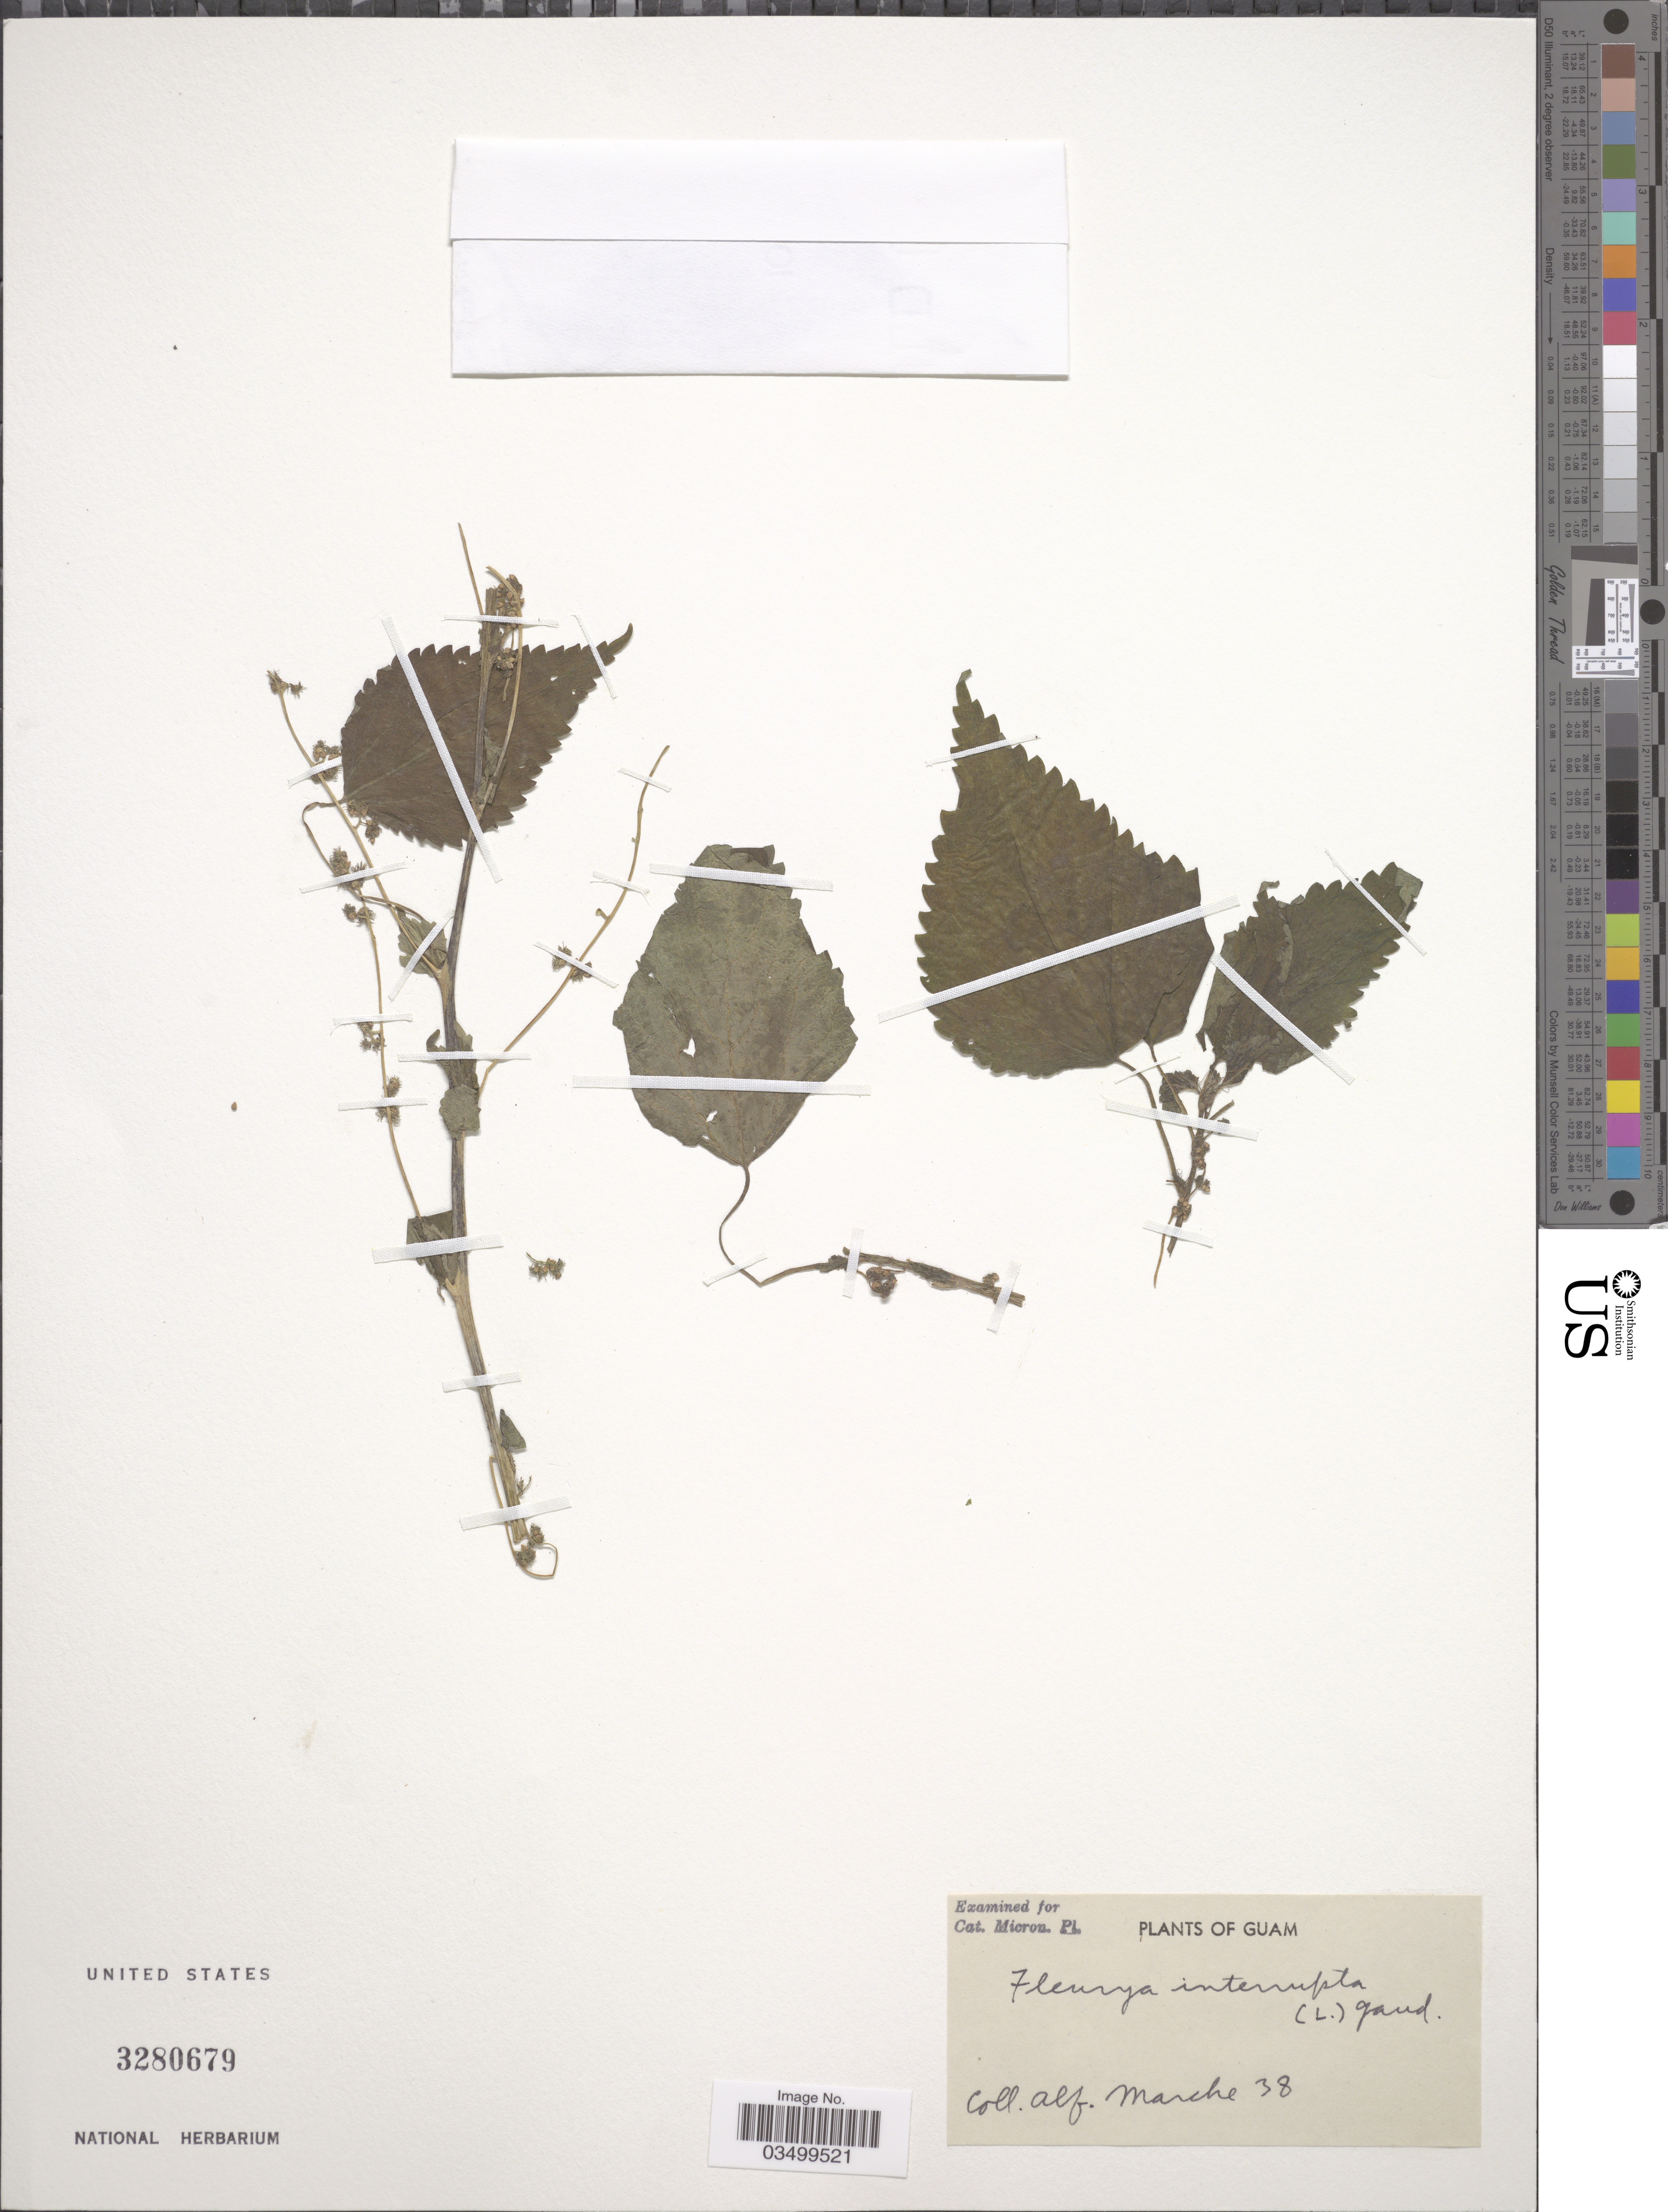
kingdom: Plantae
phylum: Tracheophyta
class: Magnoliopsida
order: Rosales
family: Urticaceae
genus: Laportea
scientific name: Laportea interrupta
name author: (L.) Chew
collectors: A. Marche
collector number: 38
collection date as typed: Transcribed d/m/y: /3/38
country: Guam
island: Guam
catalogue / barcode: US 3280679